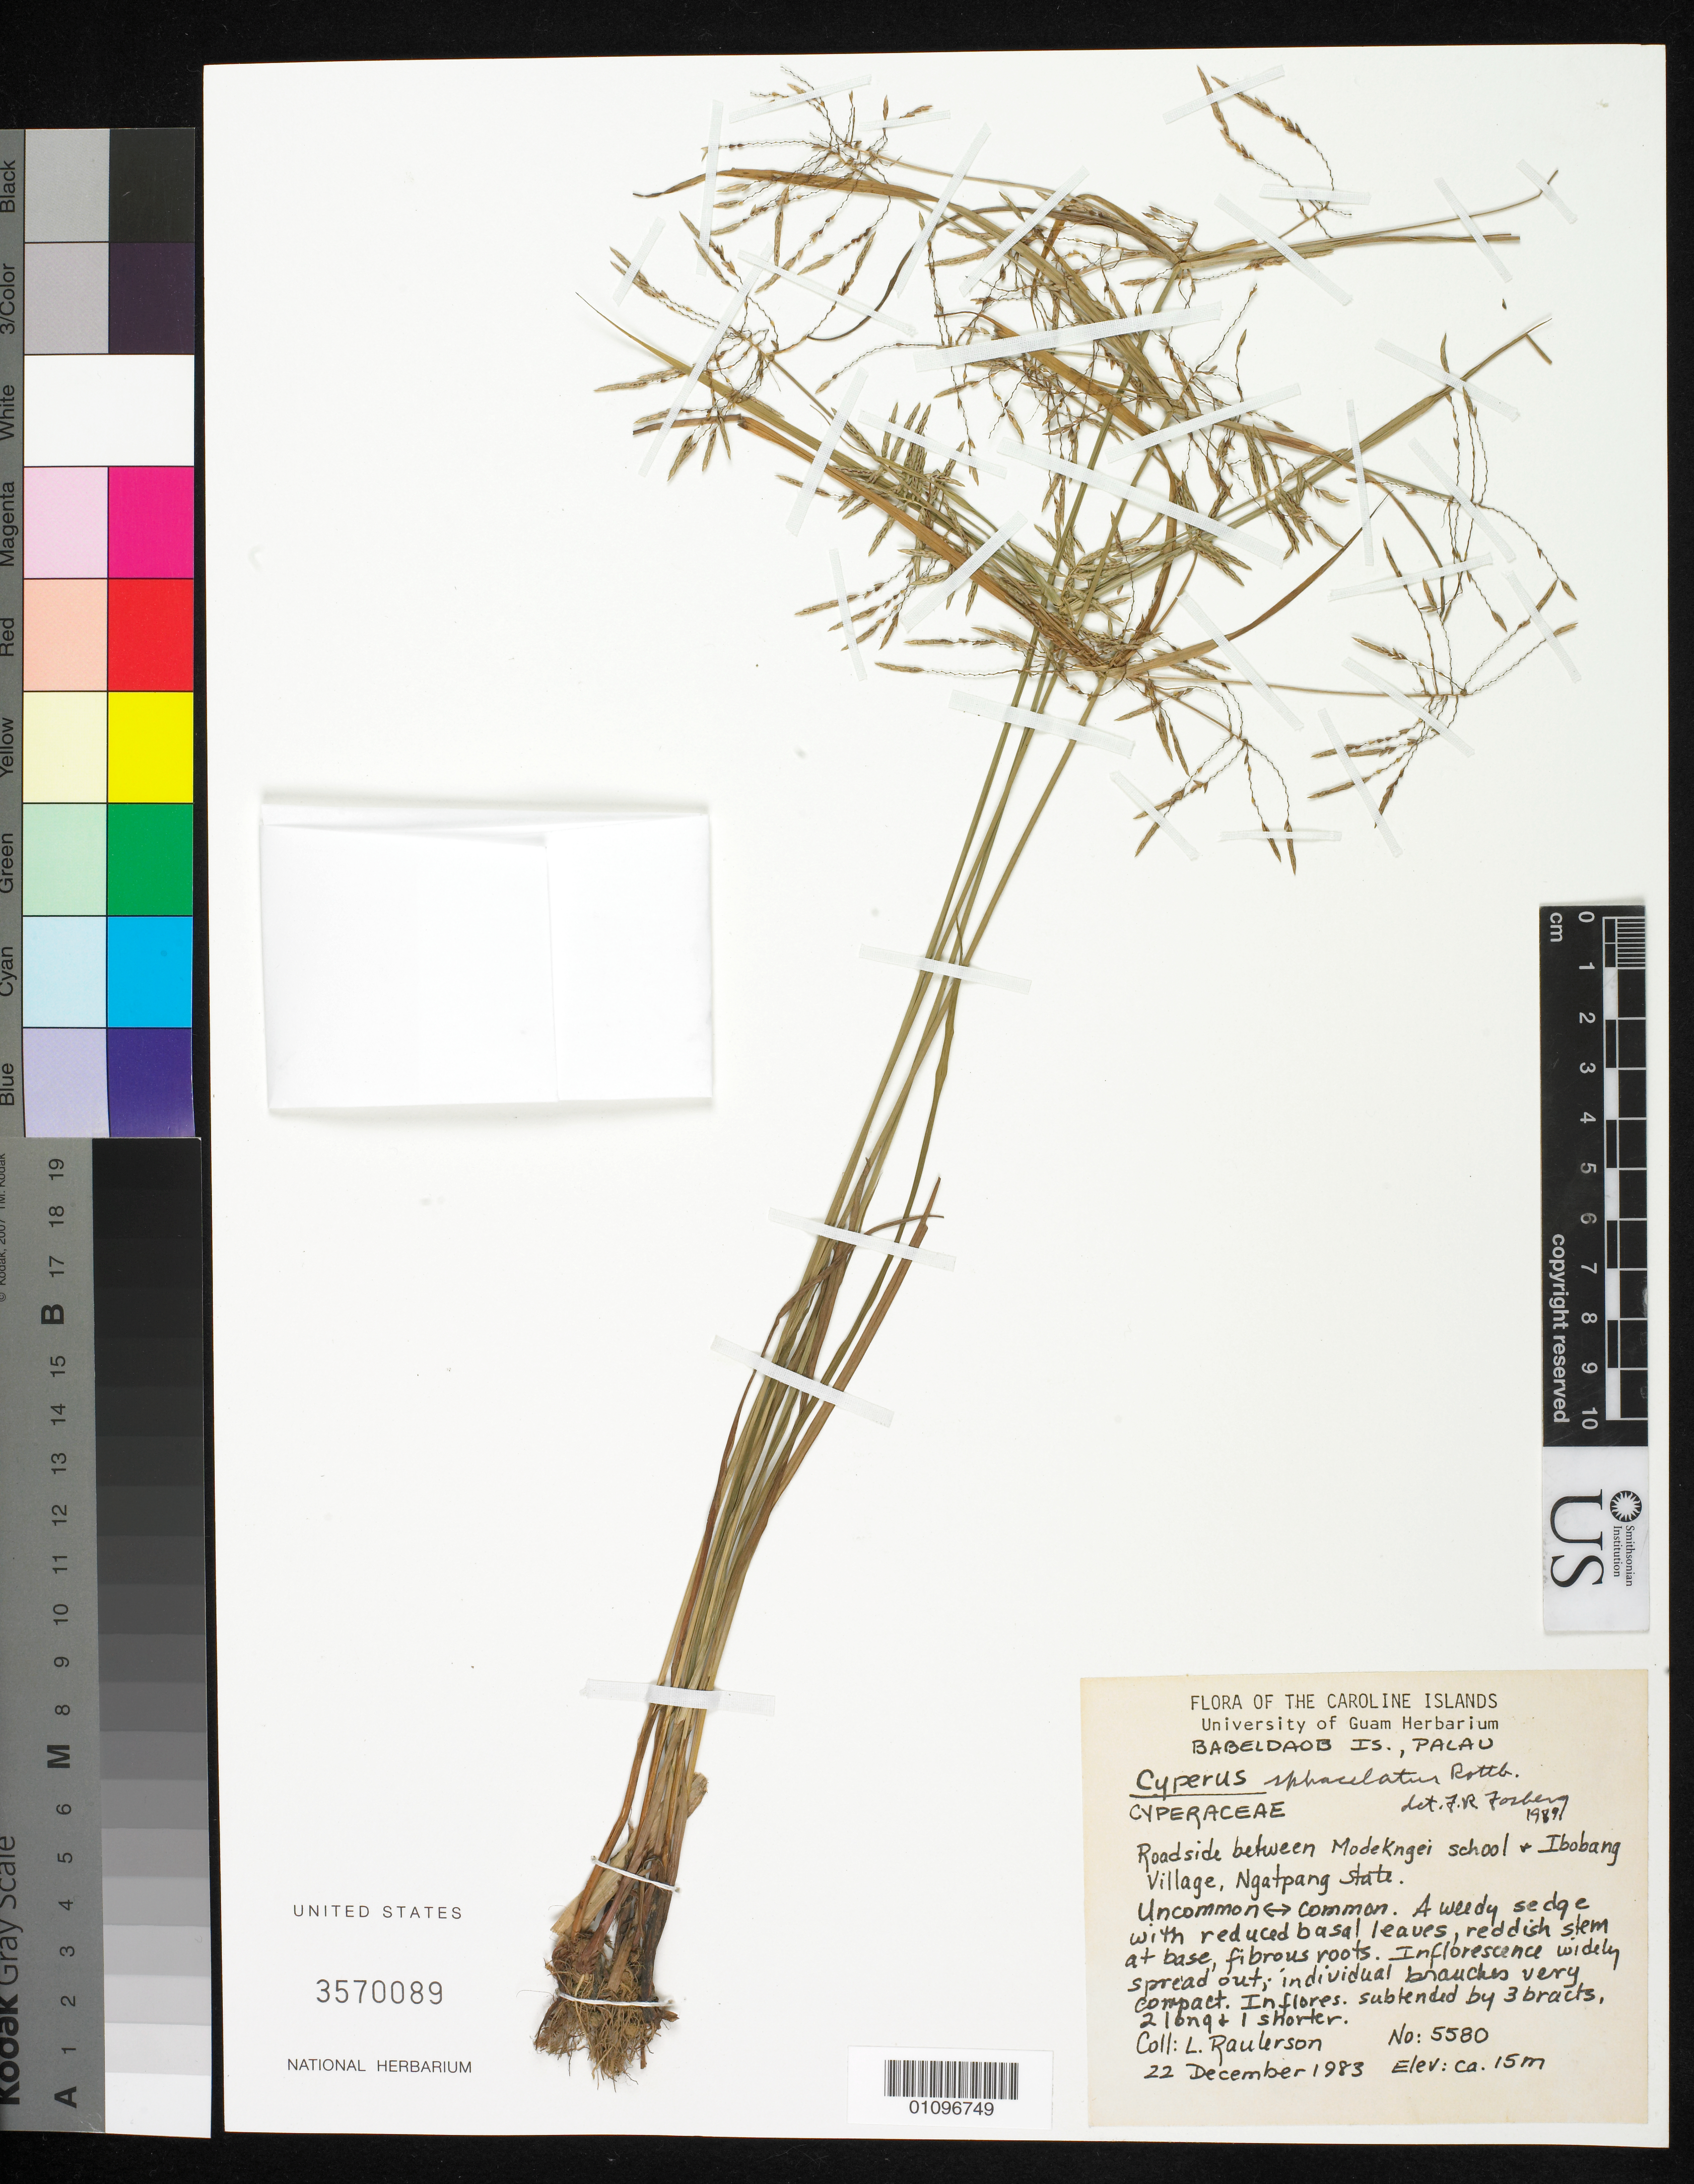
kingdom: Plantae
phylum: Tracheophyta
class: Liliopsida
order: Poales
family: Cyperaceae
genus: Cyperus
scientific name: Cyperus sphacelatus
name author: Rottb.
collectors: L. Raulerson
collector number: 5580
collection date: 1983-12-22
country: Palau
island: Babeldaob [Babelthuap]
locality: Roadside between Modekngei school + Ibobang Village, Ngatpang state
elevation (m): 15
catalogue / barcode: US 3570089